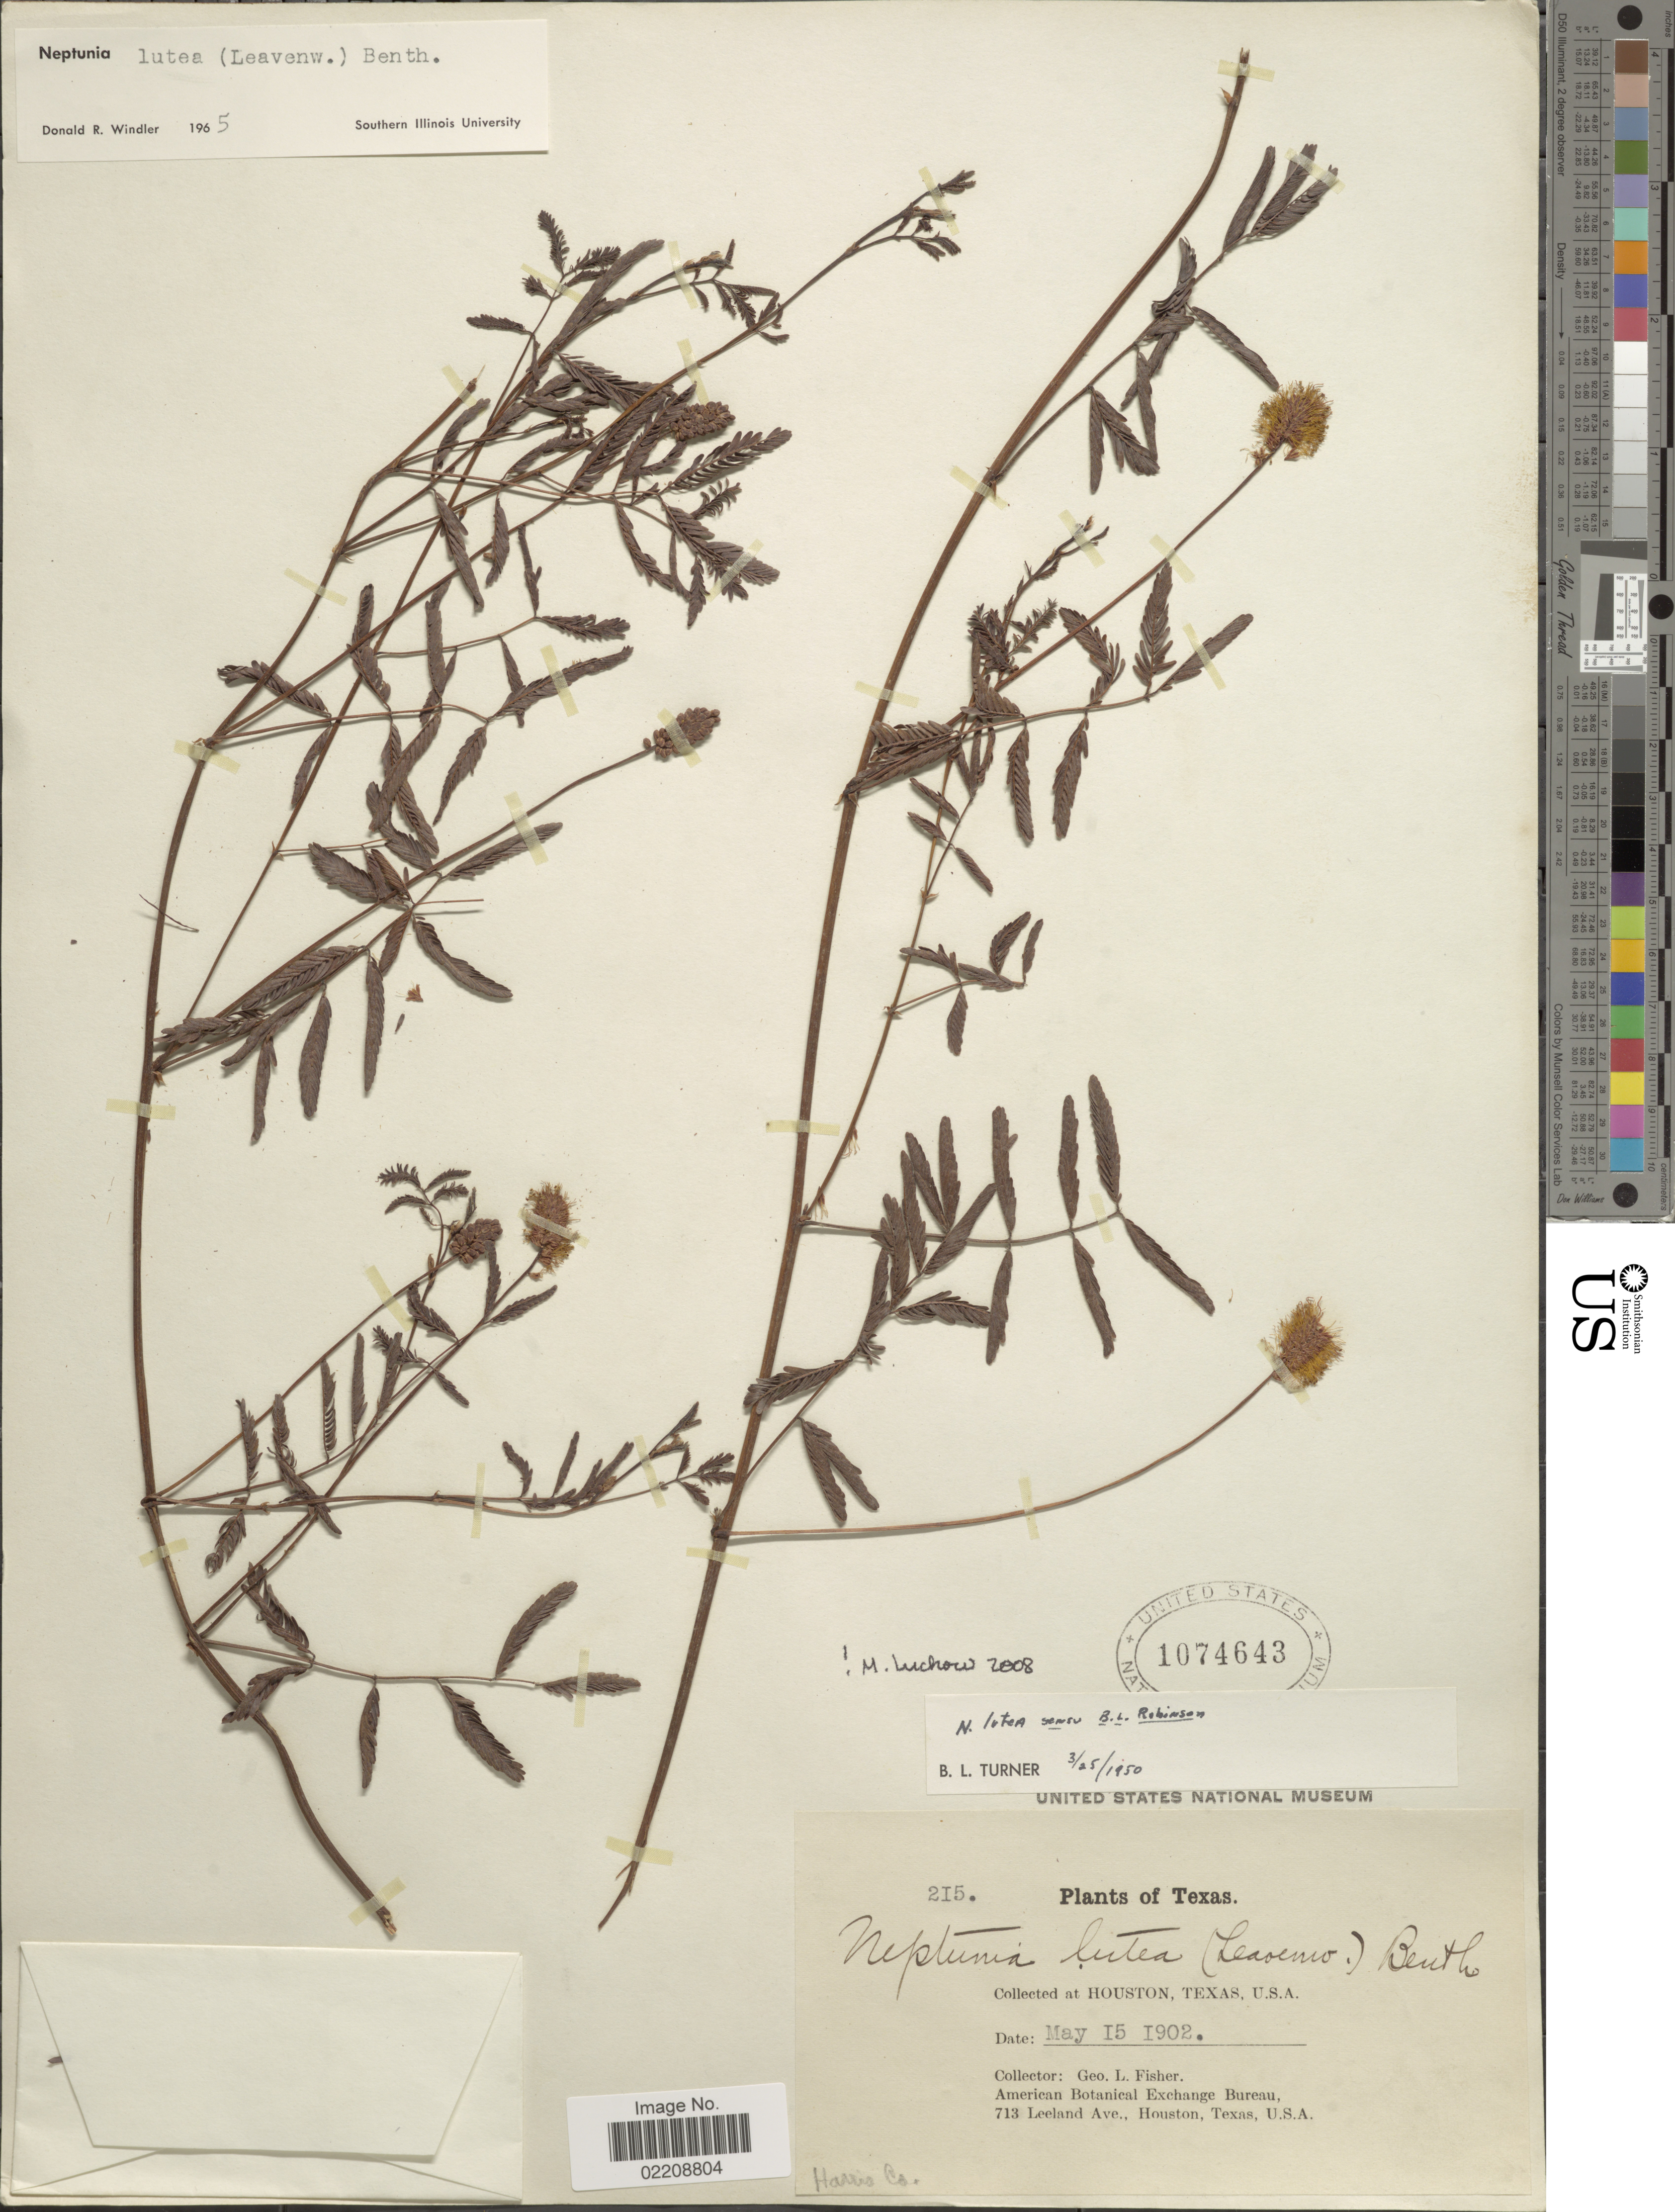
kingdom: Plantae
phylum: Tracheophyta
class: Magnoliopsida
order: Fabales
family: Fabaceae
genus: Neptunia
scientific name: Neptunia lutea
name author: (Leavenw.) Benth.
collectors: G. L. Fisher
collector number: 215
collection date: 1902-05-15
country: United States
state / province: Texas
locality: Houston, U.S.A., Harris Co.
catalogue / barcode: US 1074643